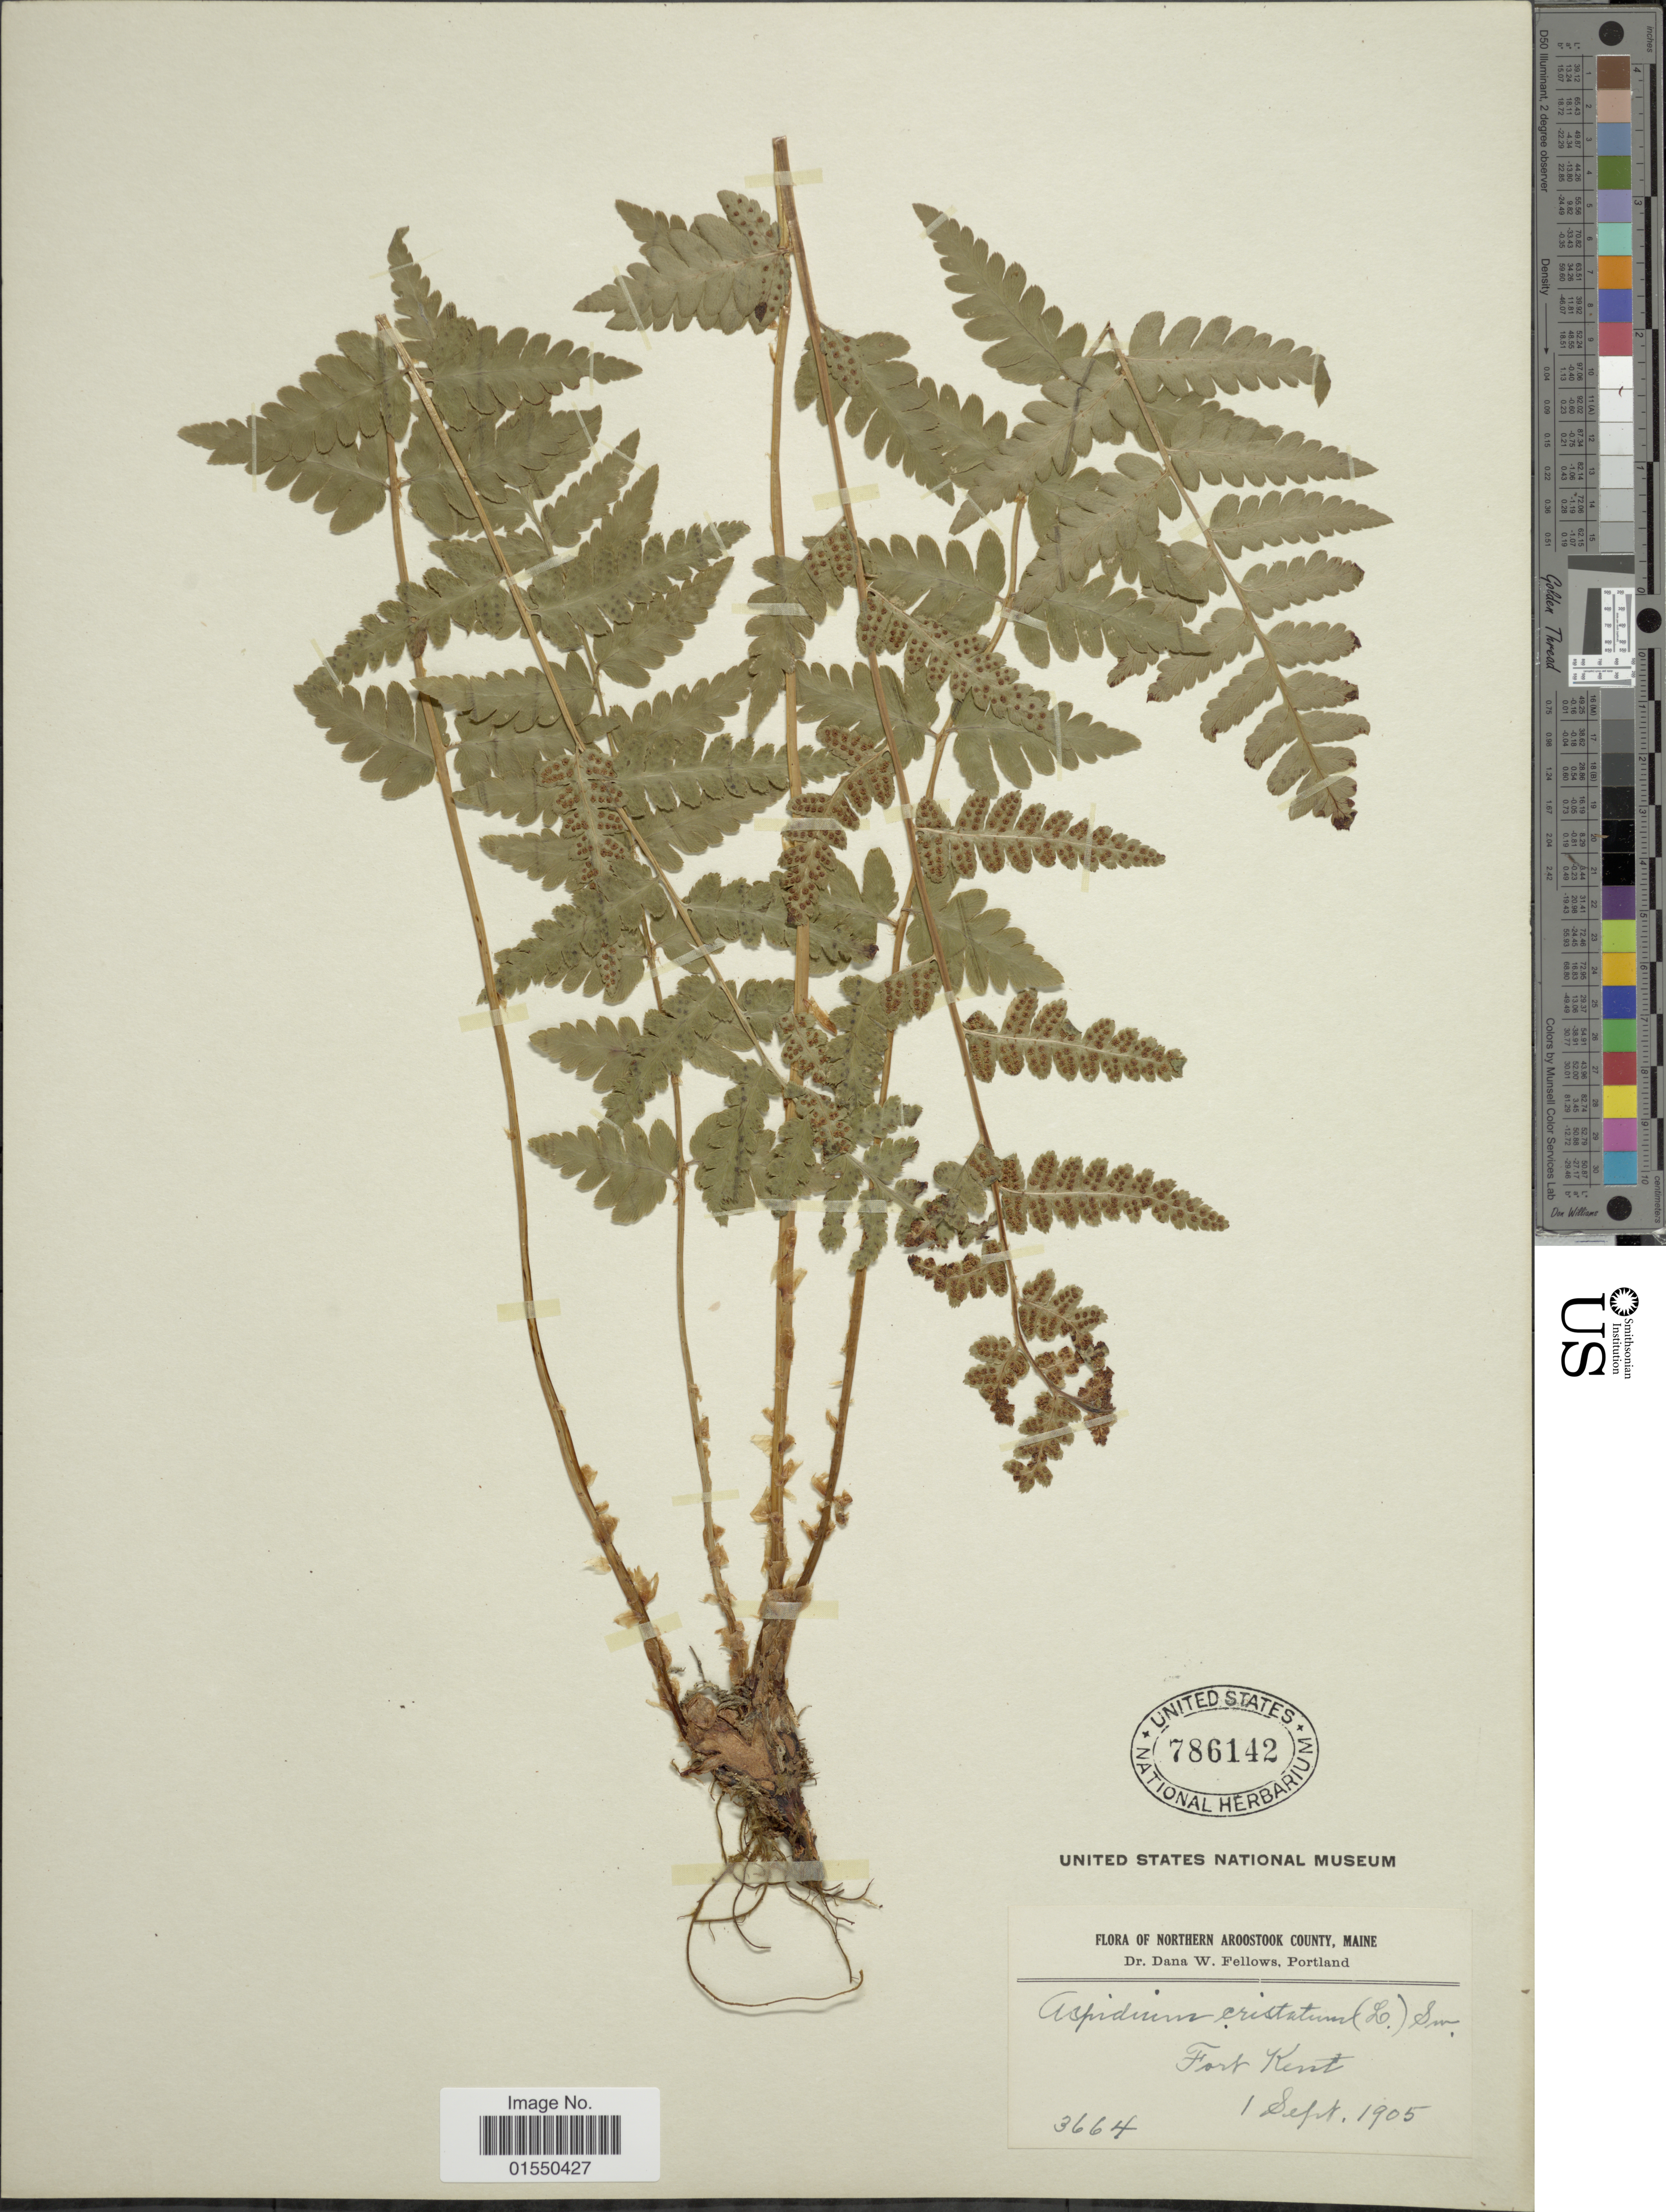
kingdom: Plantae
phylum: Tracheophyta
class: Polypodiopsida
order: Polypodiales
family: Dryopteridaceae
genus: Dryopteris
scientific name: Dryopteris cristata var. spinulosa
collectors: D. W. Fellows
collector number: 3664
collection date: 1905-09-01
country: United States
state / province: Maine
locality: Northern Aroostook County, Fort Kent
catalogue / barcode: US 786142